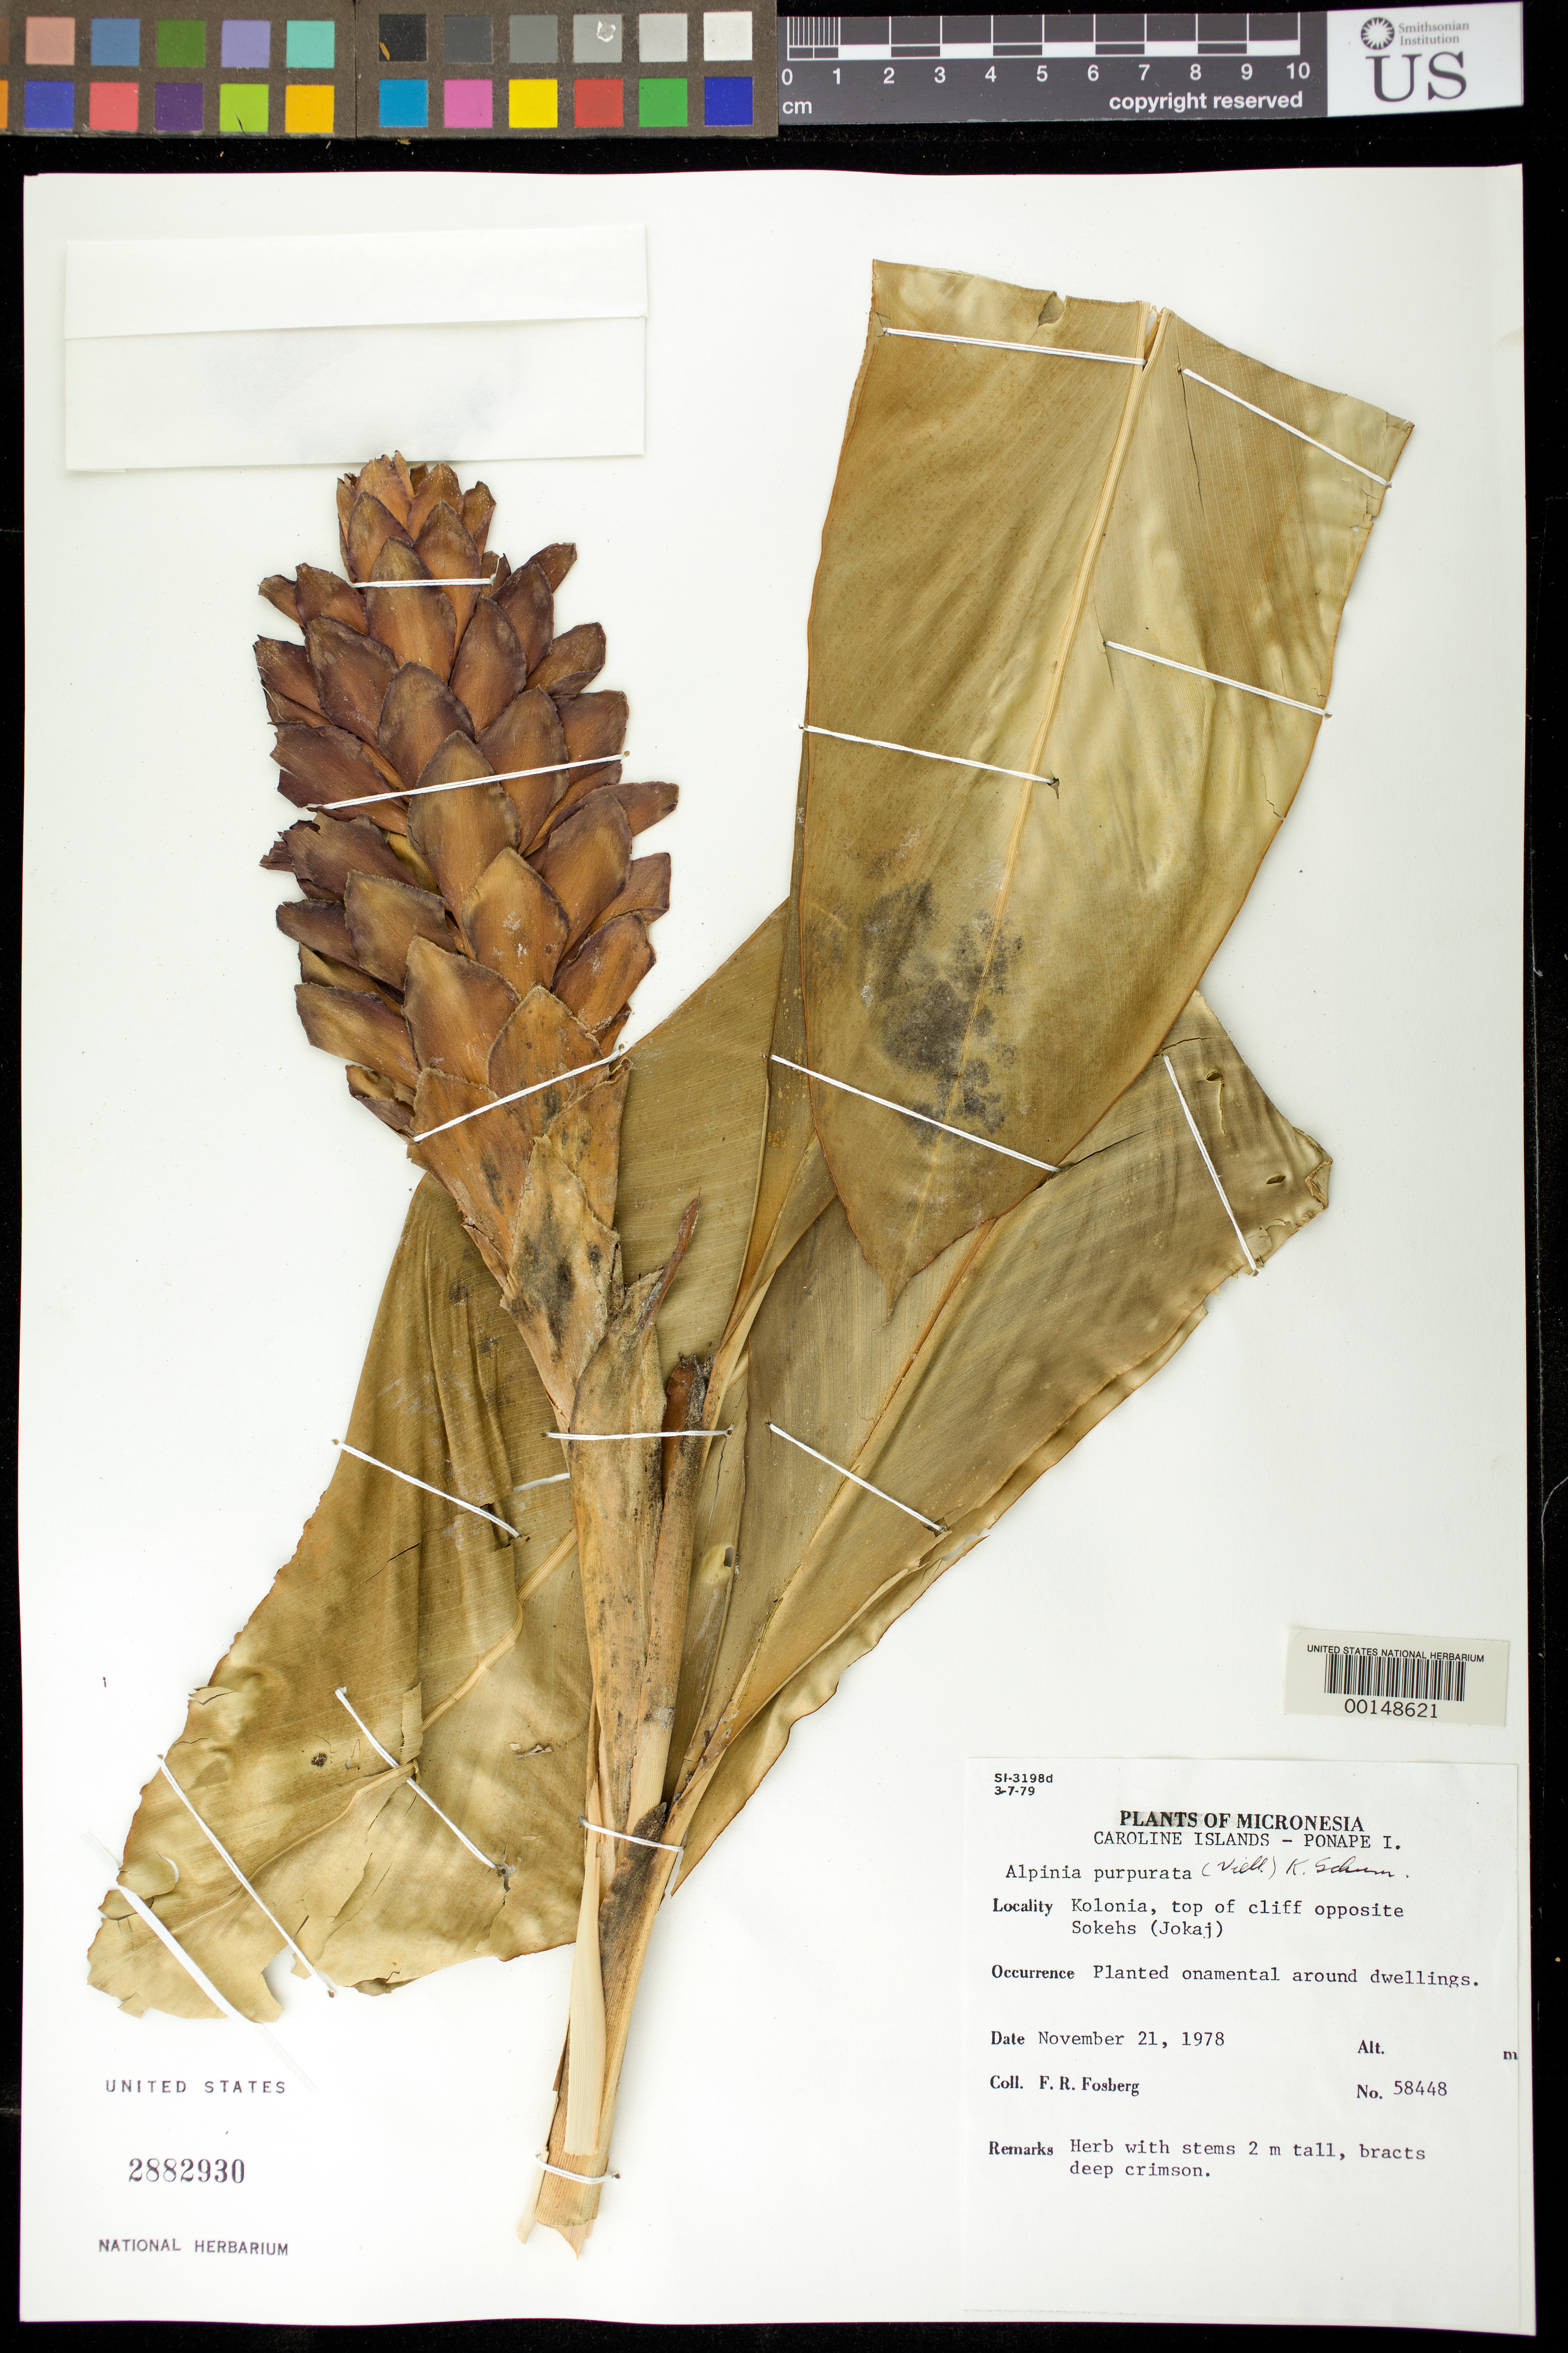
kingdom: Plantae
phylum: Tracheophyta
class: Liliopsida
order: Zingiberales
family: Zingiberaceae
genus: Alpinia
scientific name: Alpinia purpurata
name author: (Veill.) K. Schum.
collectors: F. R. Fosberg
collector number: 58448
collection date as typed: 21 Nov 1978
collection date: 1978-11-21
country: Micronesia, Federated States of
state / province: Pohnpei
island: Pohnpei [Ponape]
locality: Caroline islands - ponape i.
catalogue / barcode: US 2882930